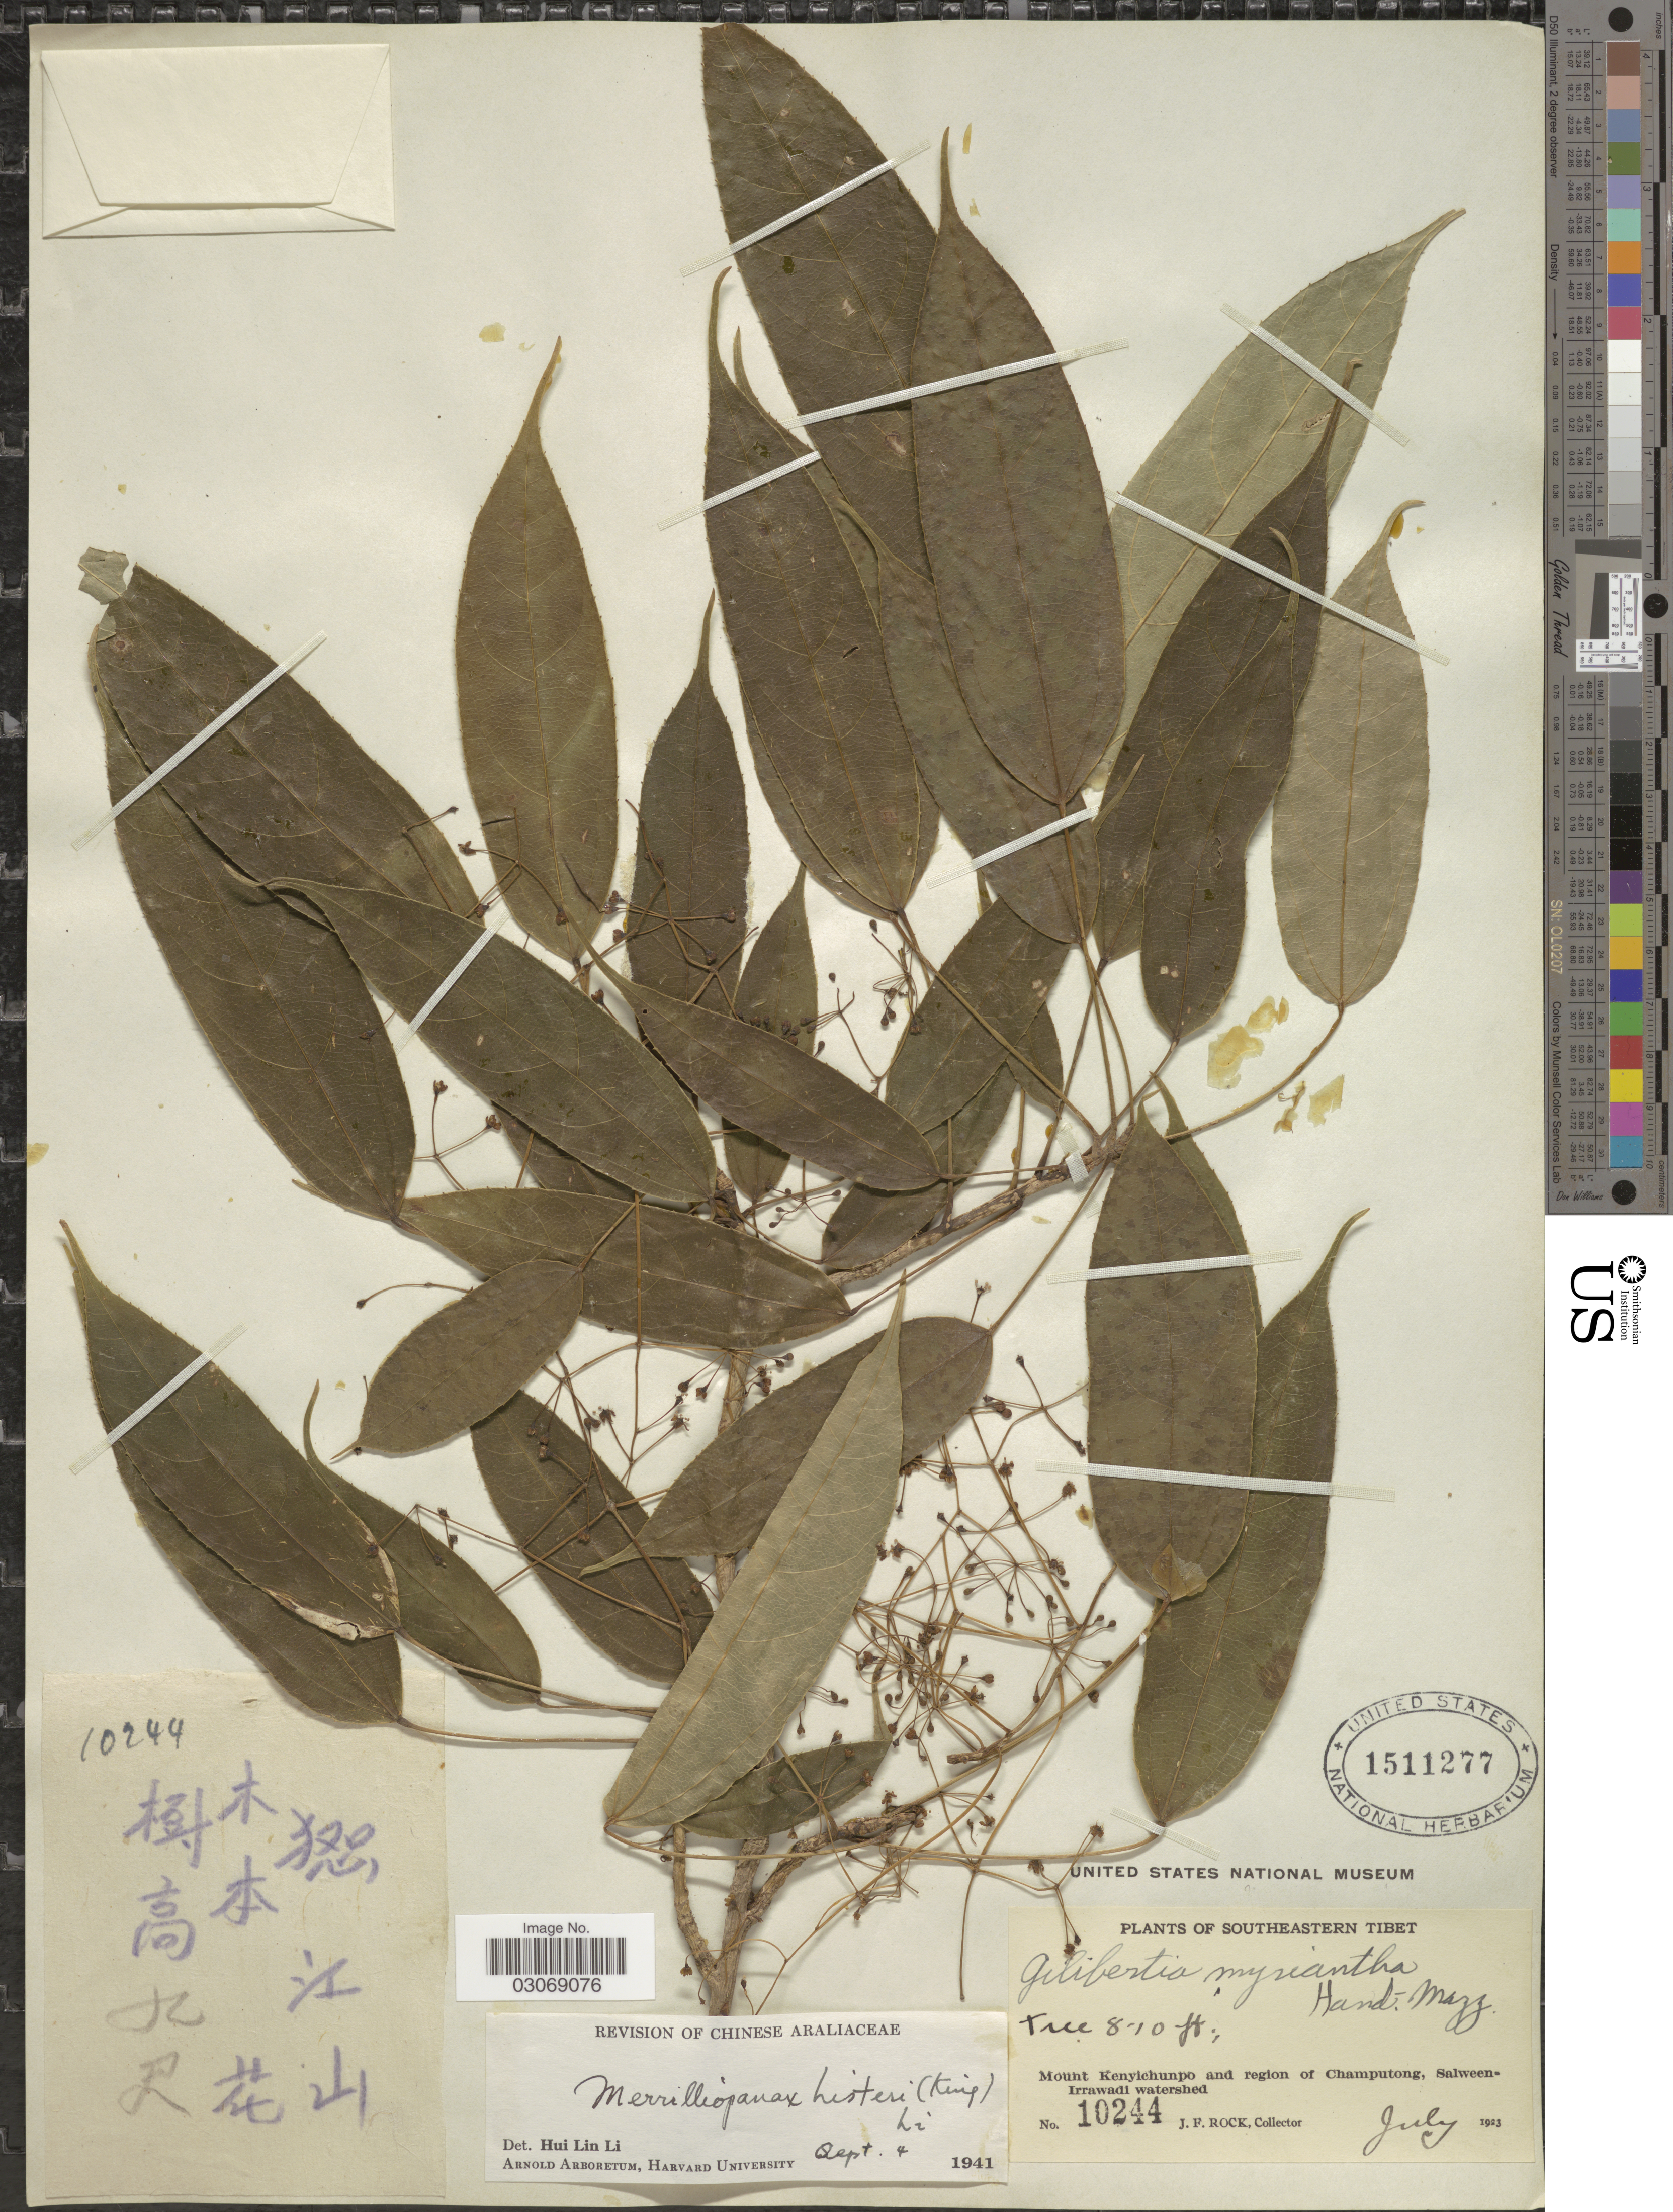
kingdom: Plantae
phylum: Tracheophyta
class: Magnoliopsida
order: Apiales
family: Araliaceae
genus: Merrilliopanax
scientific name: Merrilliopanax listeri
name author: (King) H.L. Li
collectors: J. Rock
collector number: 10244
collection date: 1923-07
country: China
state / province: Xizang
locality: Southeastern Tibet. Mount Kenyichunpo and region of Champutong, Salween Irrawadi watershed.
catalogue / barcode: US 1511277